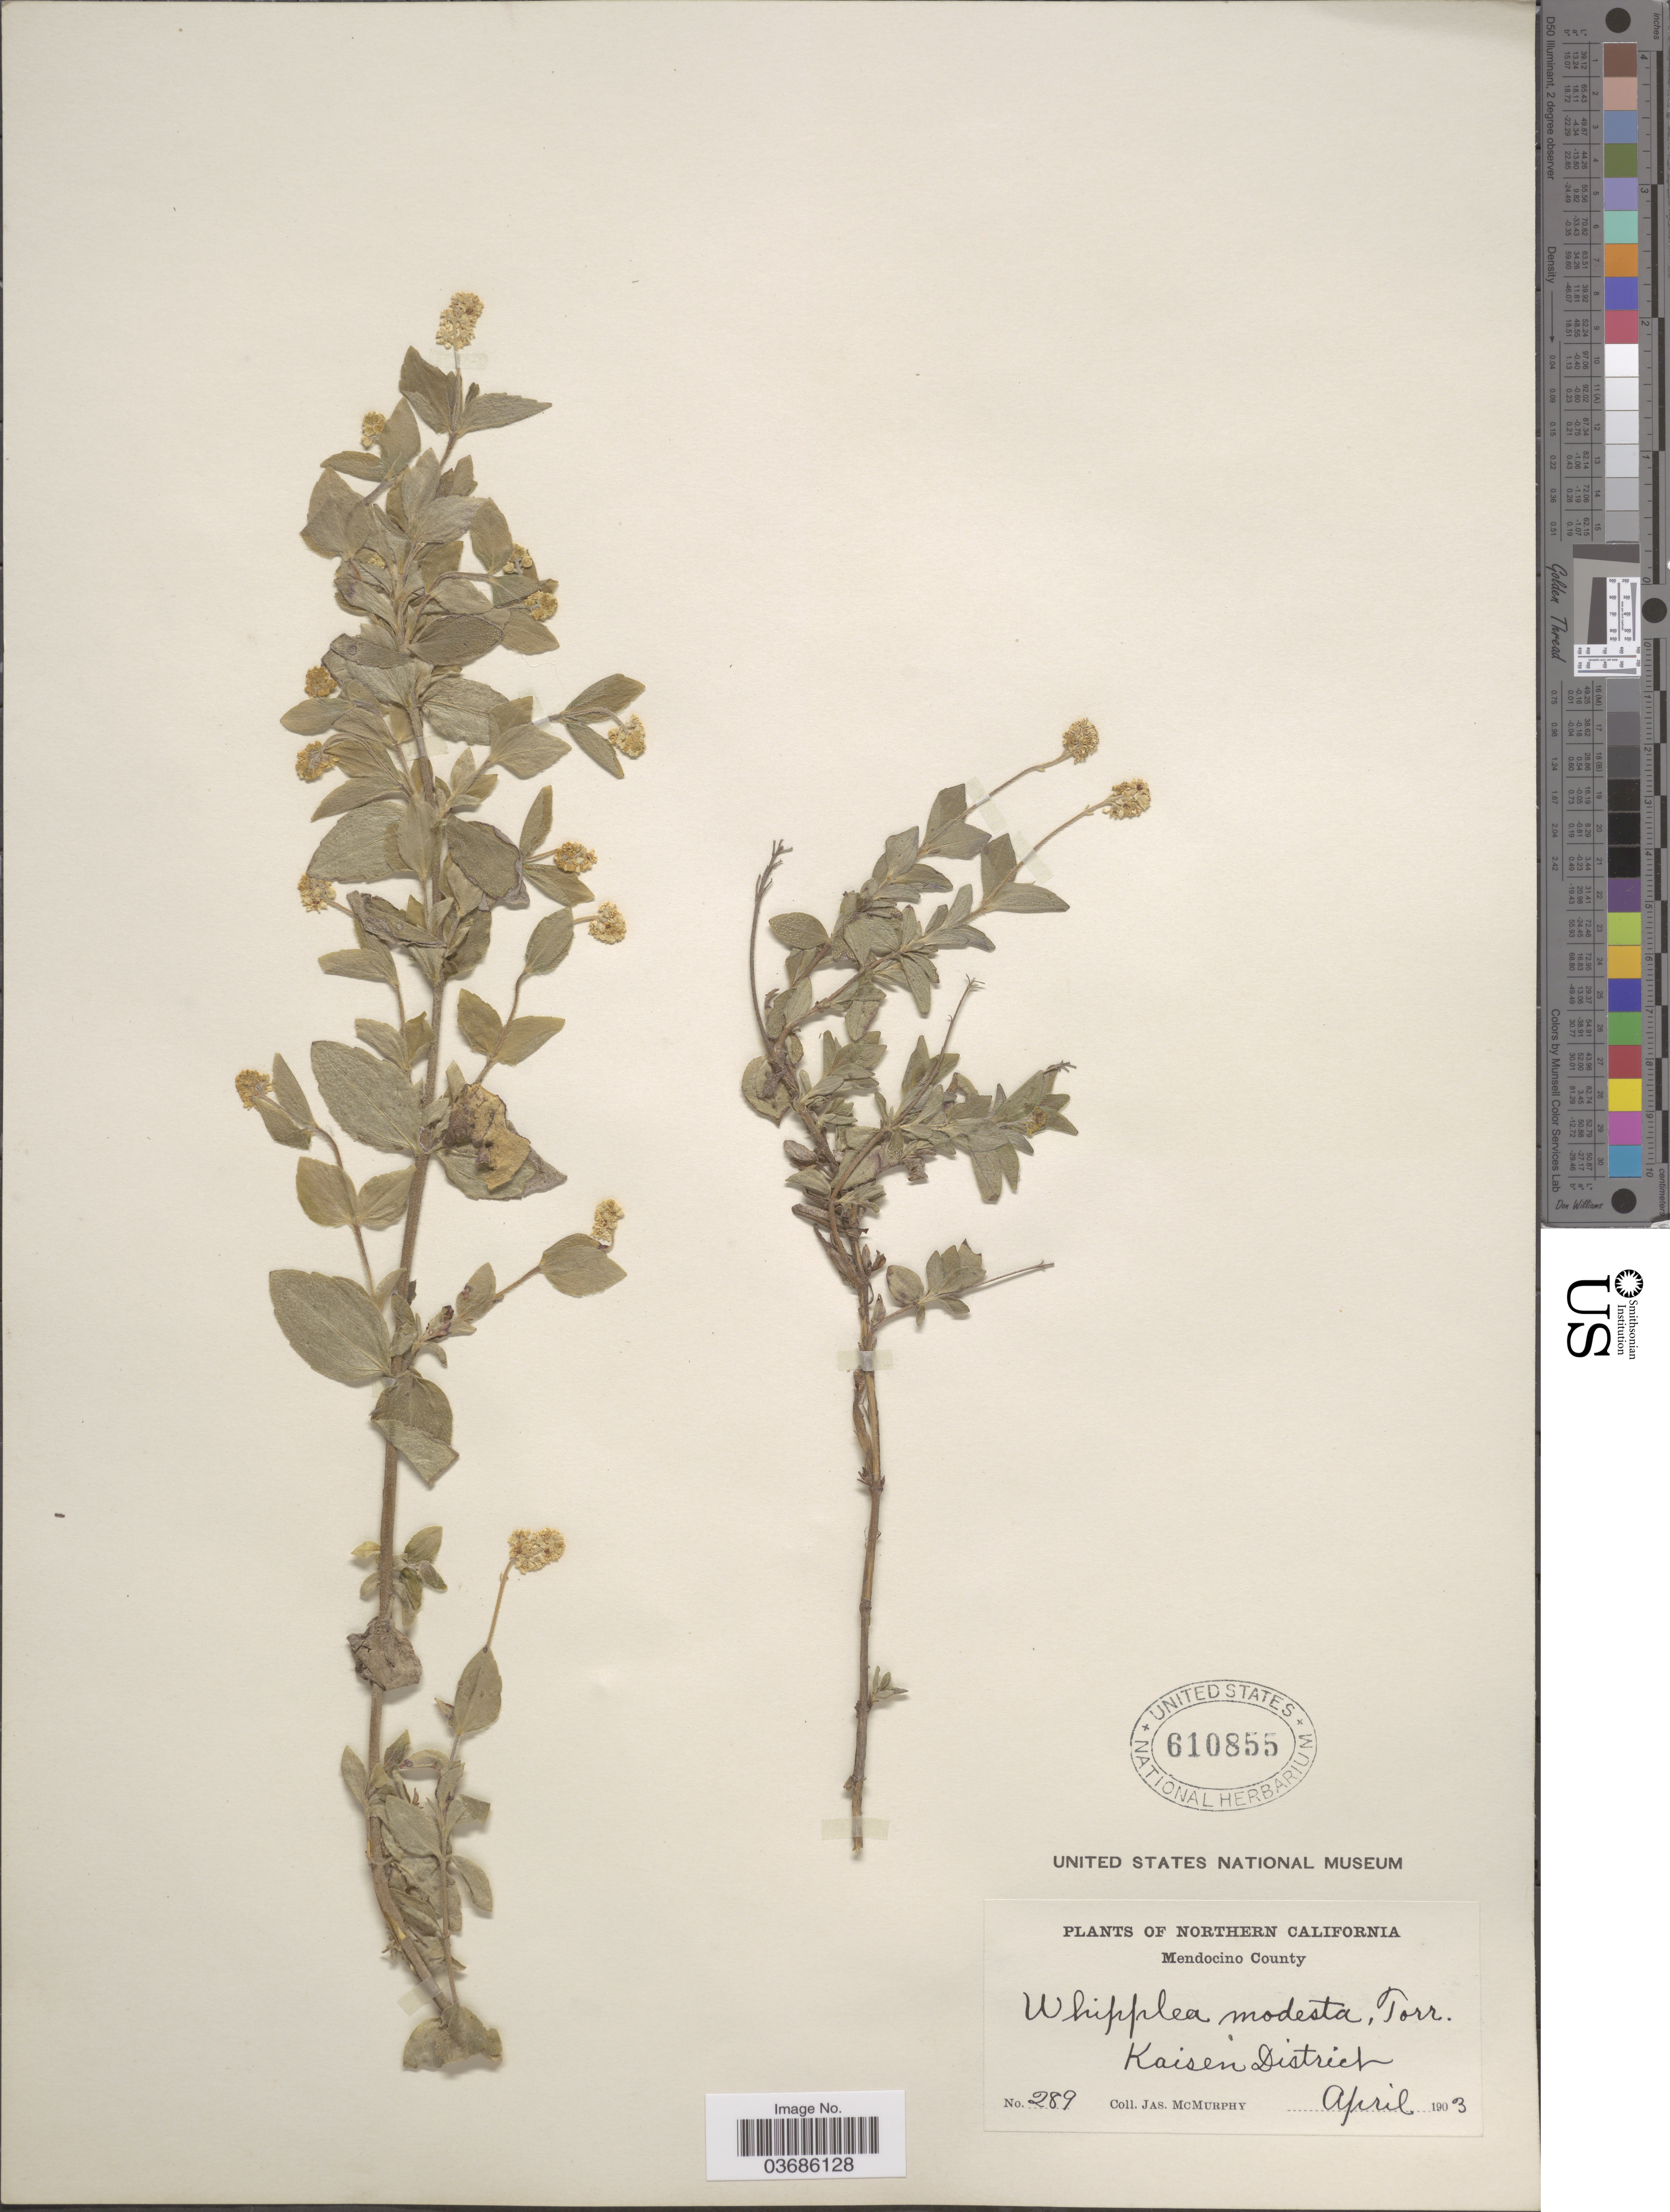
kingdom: Plantae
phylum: Tracheophyta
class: Magnoliopsida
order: Cornales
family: Hydrangeaceae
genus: Whipplea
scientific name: Whipplea modesta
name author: Torr.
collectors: J. McMurphy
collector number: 289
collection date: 1903-04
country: United States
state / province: California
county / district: Mendocino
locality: Northern California. Mendocino County. Kaisen District.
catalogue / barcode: US 610855